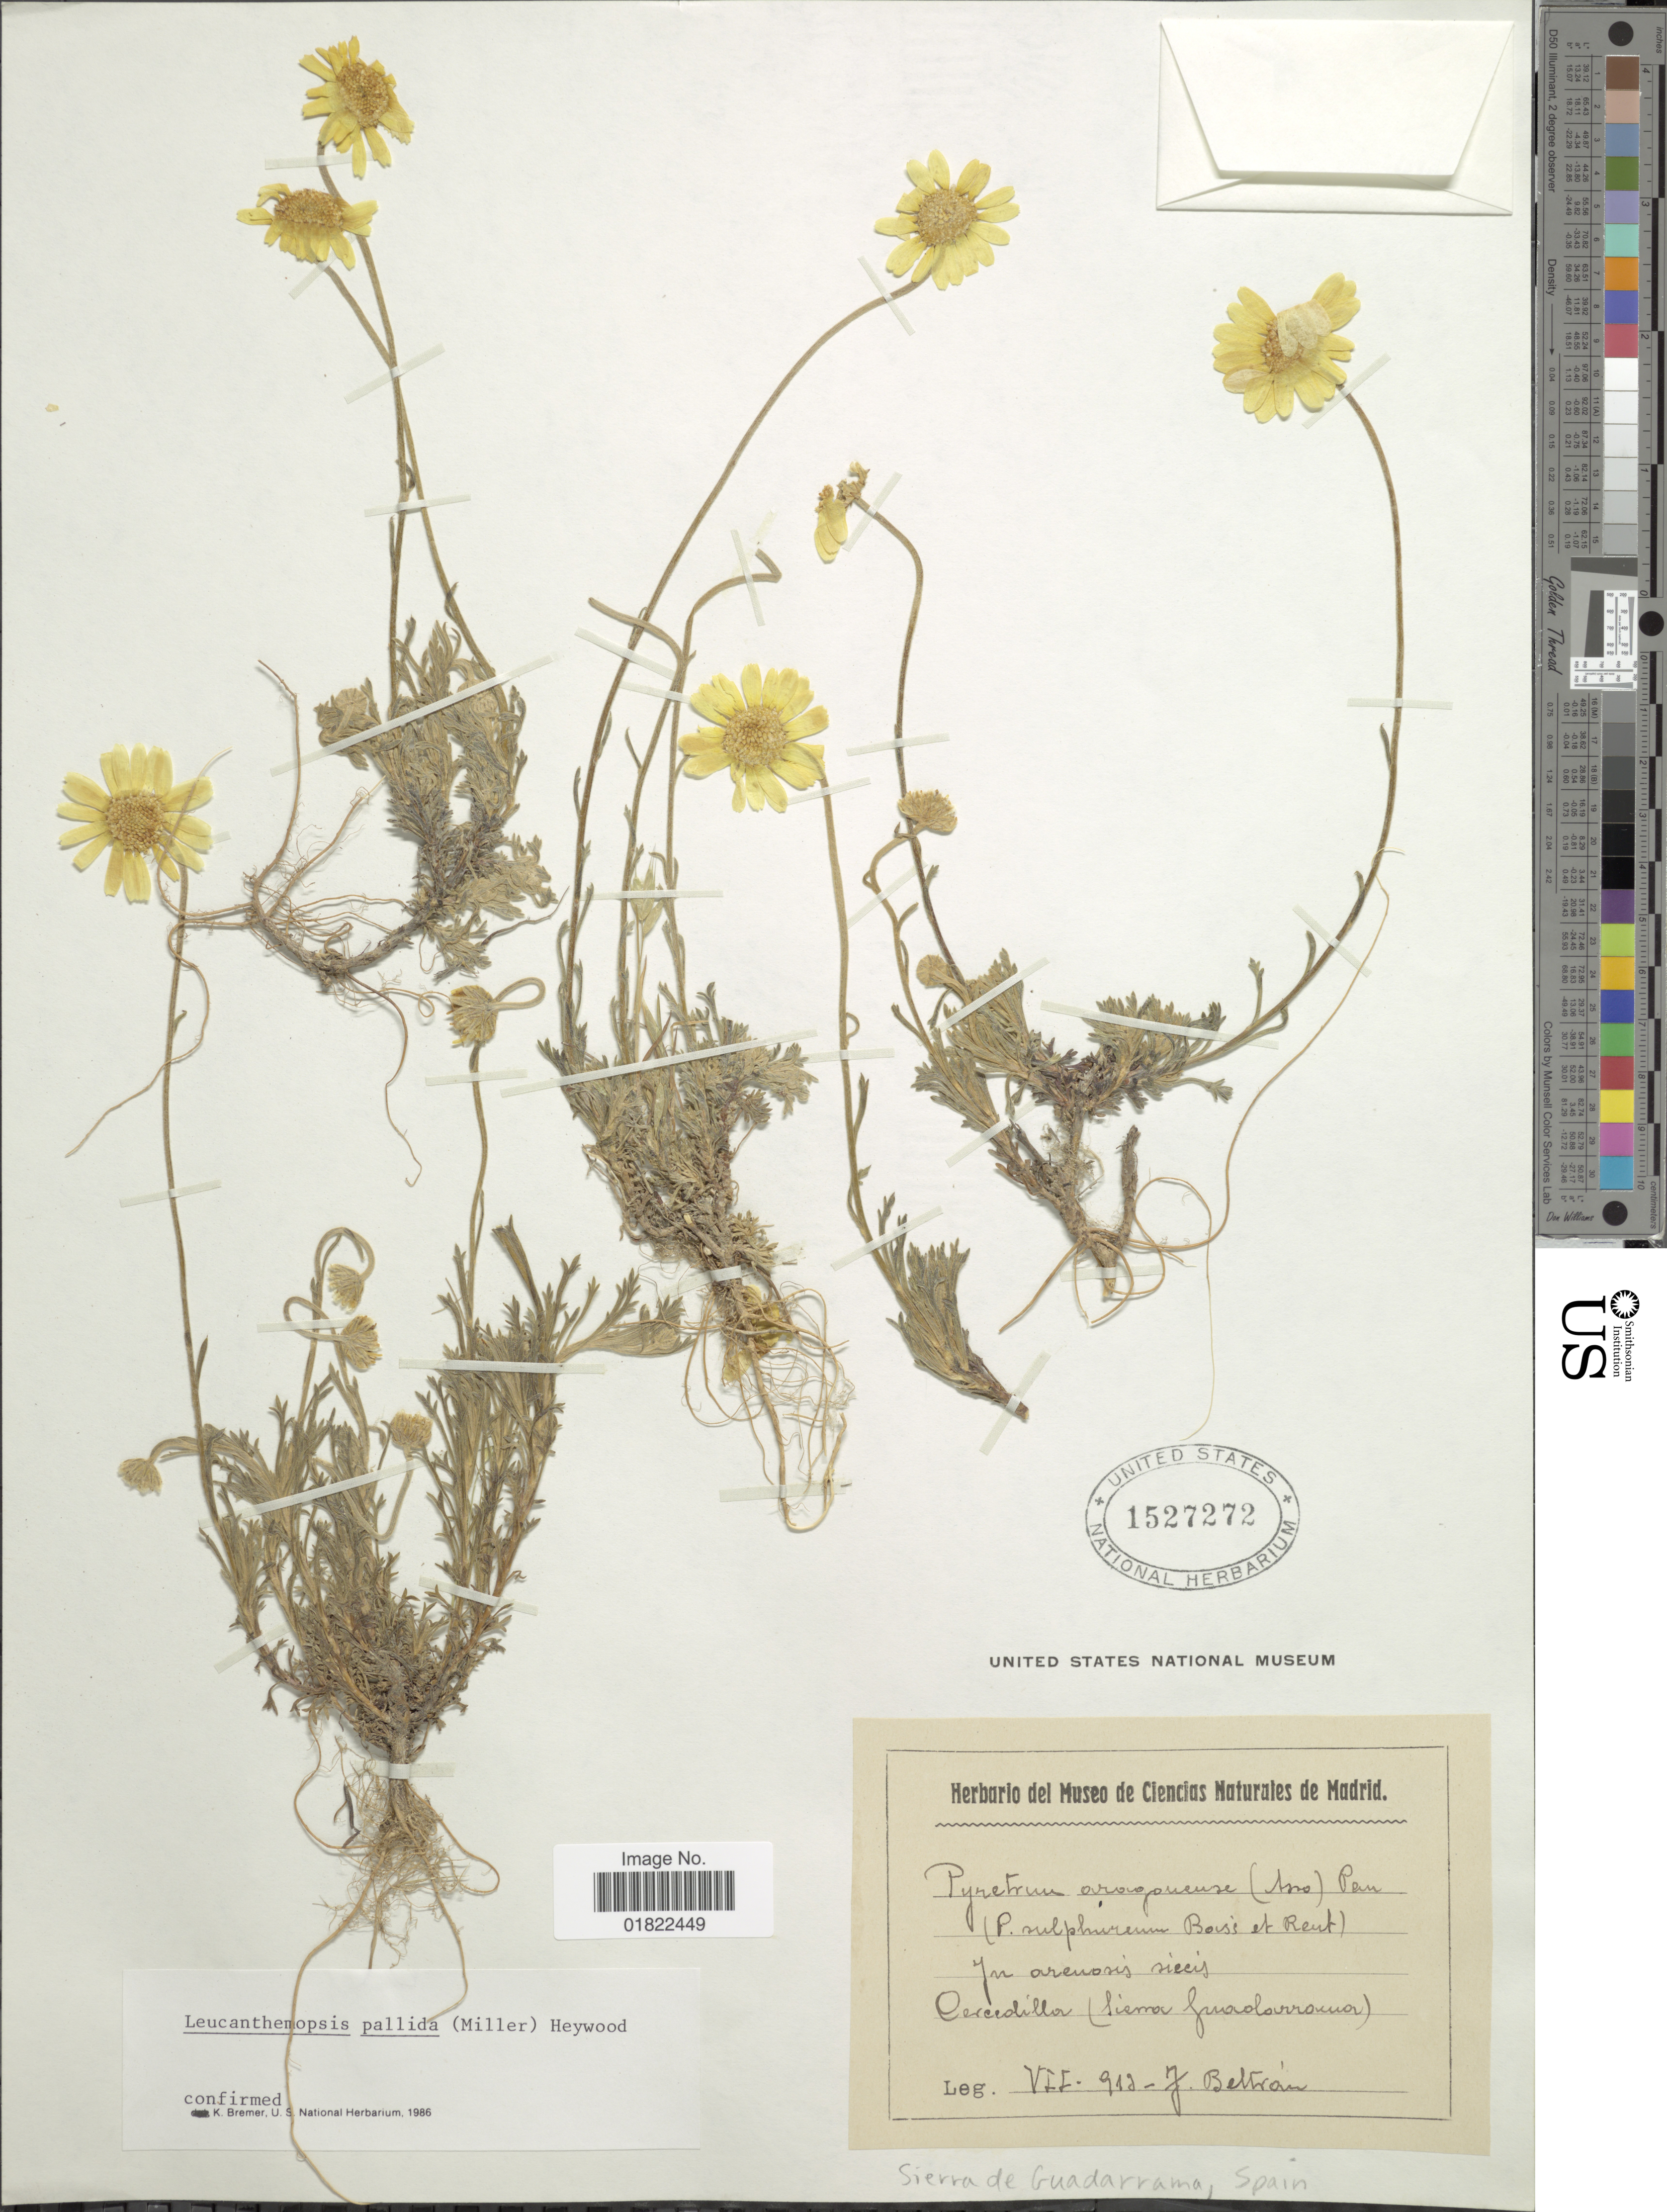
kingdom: Plantae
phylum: Tracheophyta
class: Magnoliopsida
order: Asterales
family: Asteraceae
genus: Leucanthemopsis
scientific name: Leucanthemopsis pallida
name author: Heywood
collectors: J. Beltran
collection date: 1913-07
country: Spain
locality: In arenosis siccis, Cercedila (Sierra Guadarrama), Sierra Guadarrama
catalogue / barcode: US 1527272